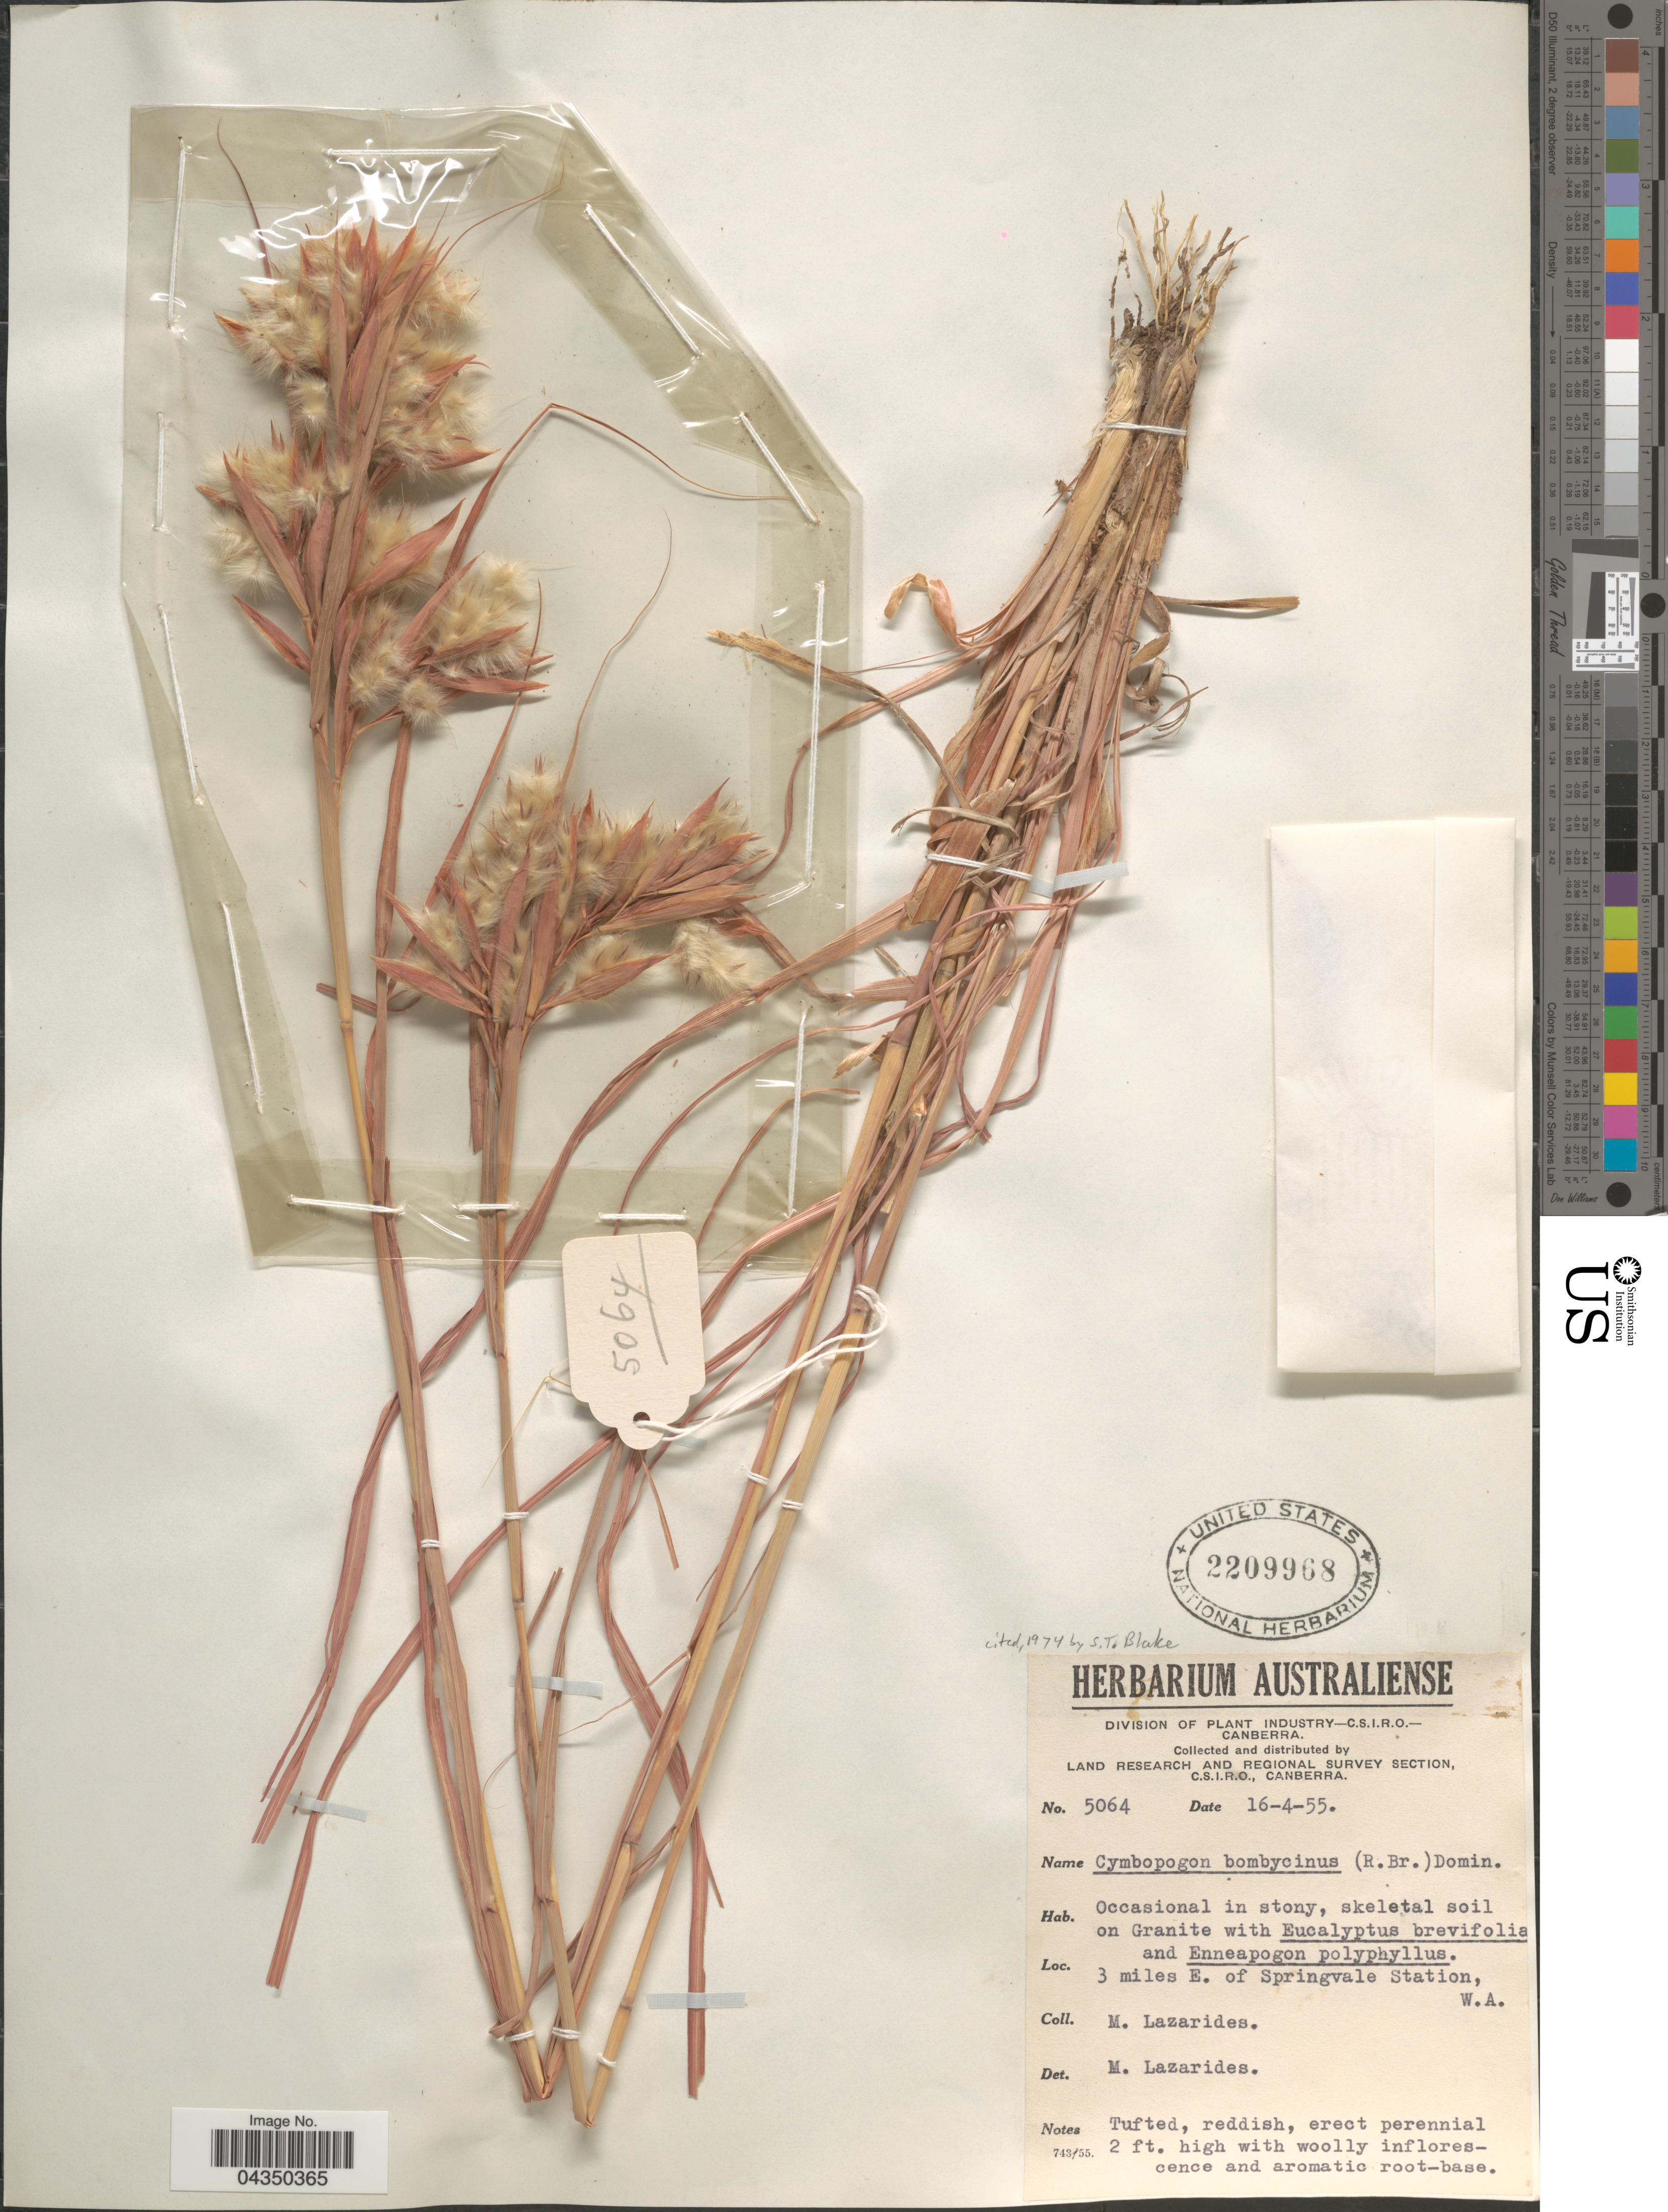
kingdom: Plantae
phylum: Tracheophyta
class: Liliopsida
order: Poales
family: Poaceae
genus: Cymbopogon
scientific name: Cymbopogon bombycinus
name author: A. Camus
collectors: M. Lazarides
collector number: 5064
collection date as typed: Transcribed d/m/y: 16/4/55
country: Australia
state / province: Western Australia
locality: Land Research and Regional Survey Section. 3 miles E. of Springvale Station.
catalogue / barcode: US 2209968